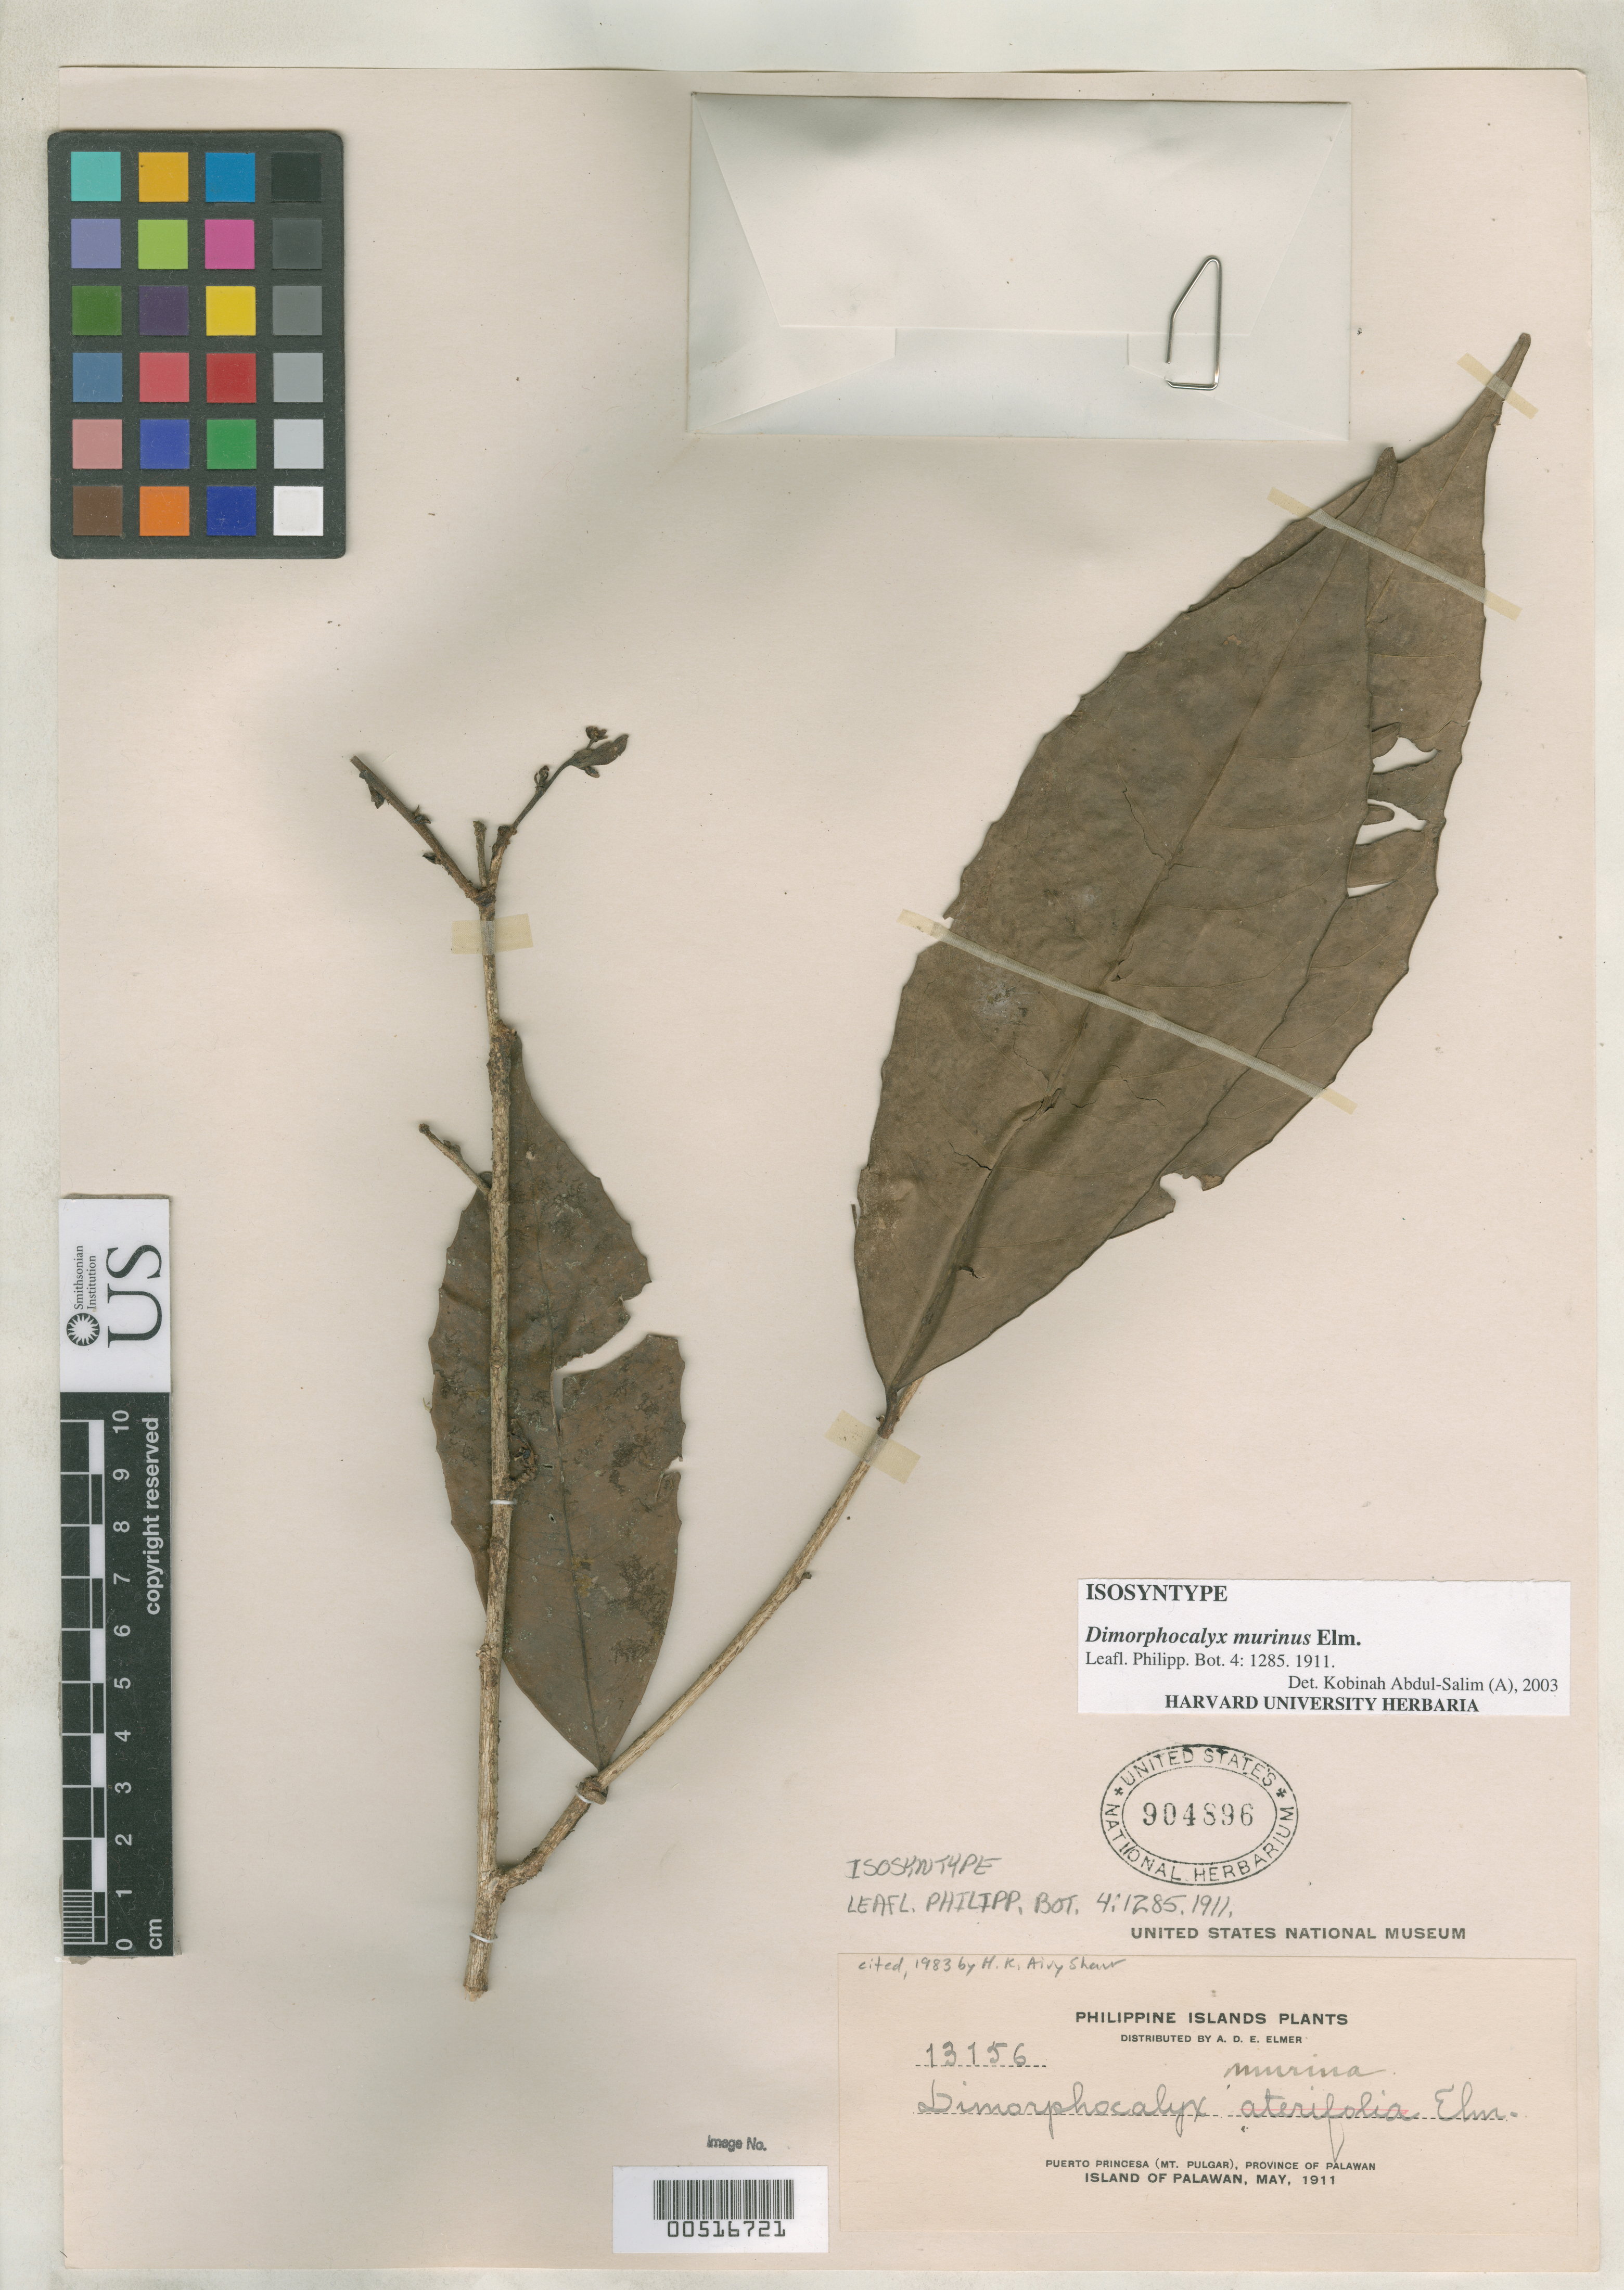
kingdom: Plantae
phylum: Tracheophyta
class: Magnoliopsida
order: Malpighiales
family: Euphorbiaceae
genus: Dimorphocalyx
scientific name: Dimorphocalyx murina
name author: Elmer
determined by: Abdul-Salim, K.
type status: Isosyntype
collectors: A. D. E. Elmer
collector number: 13156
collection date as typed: May 1911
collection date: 1911-05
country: Philippines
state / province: Mimaropa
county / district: Palawan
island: Palawan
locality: Puerto Princesa (Mt. Pulgar).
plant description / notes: Cited 1983 by H.K. Airy Shaw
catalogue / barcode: US 904896